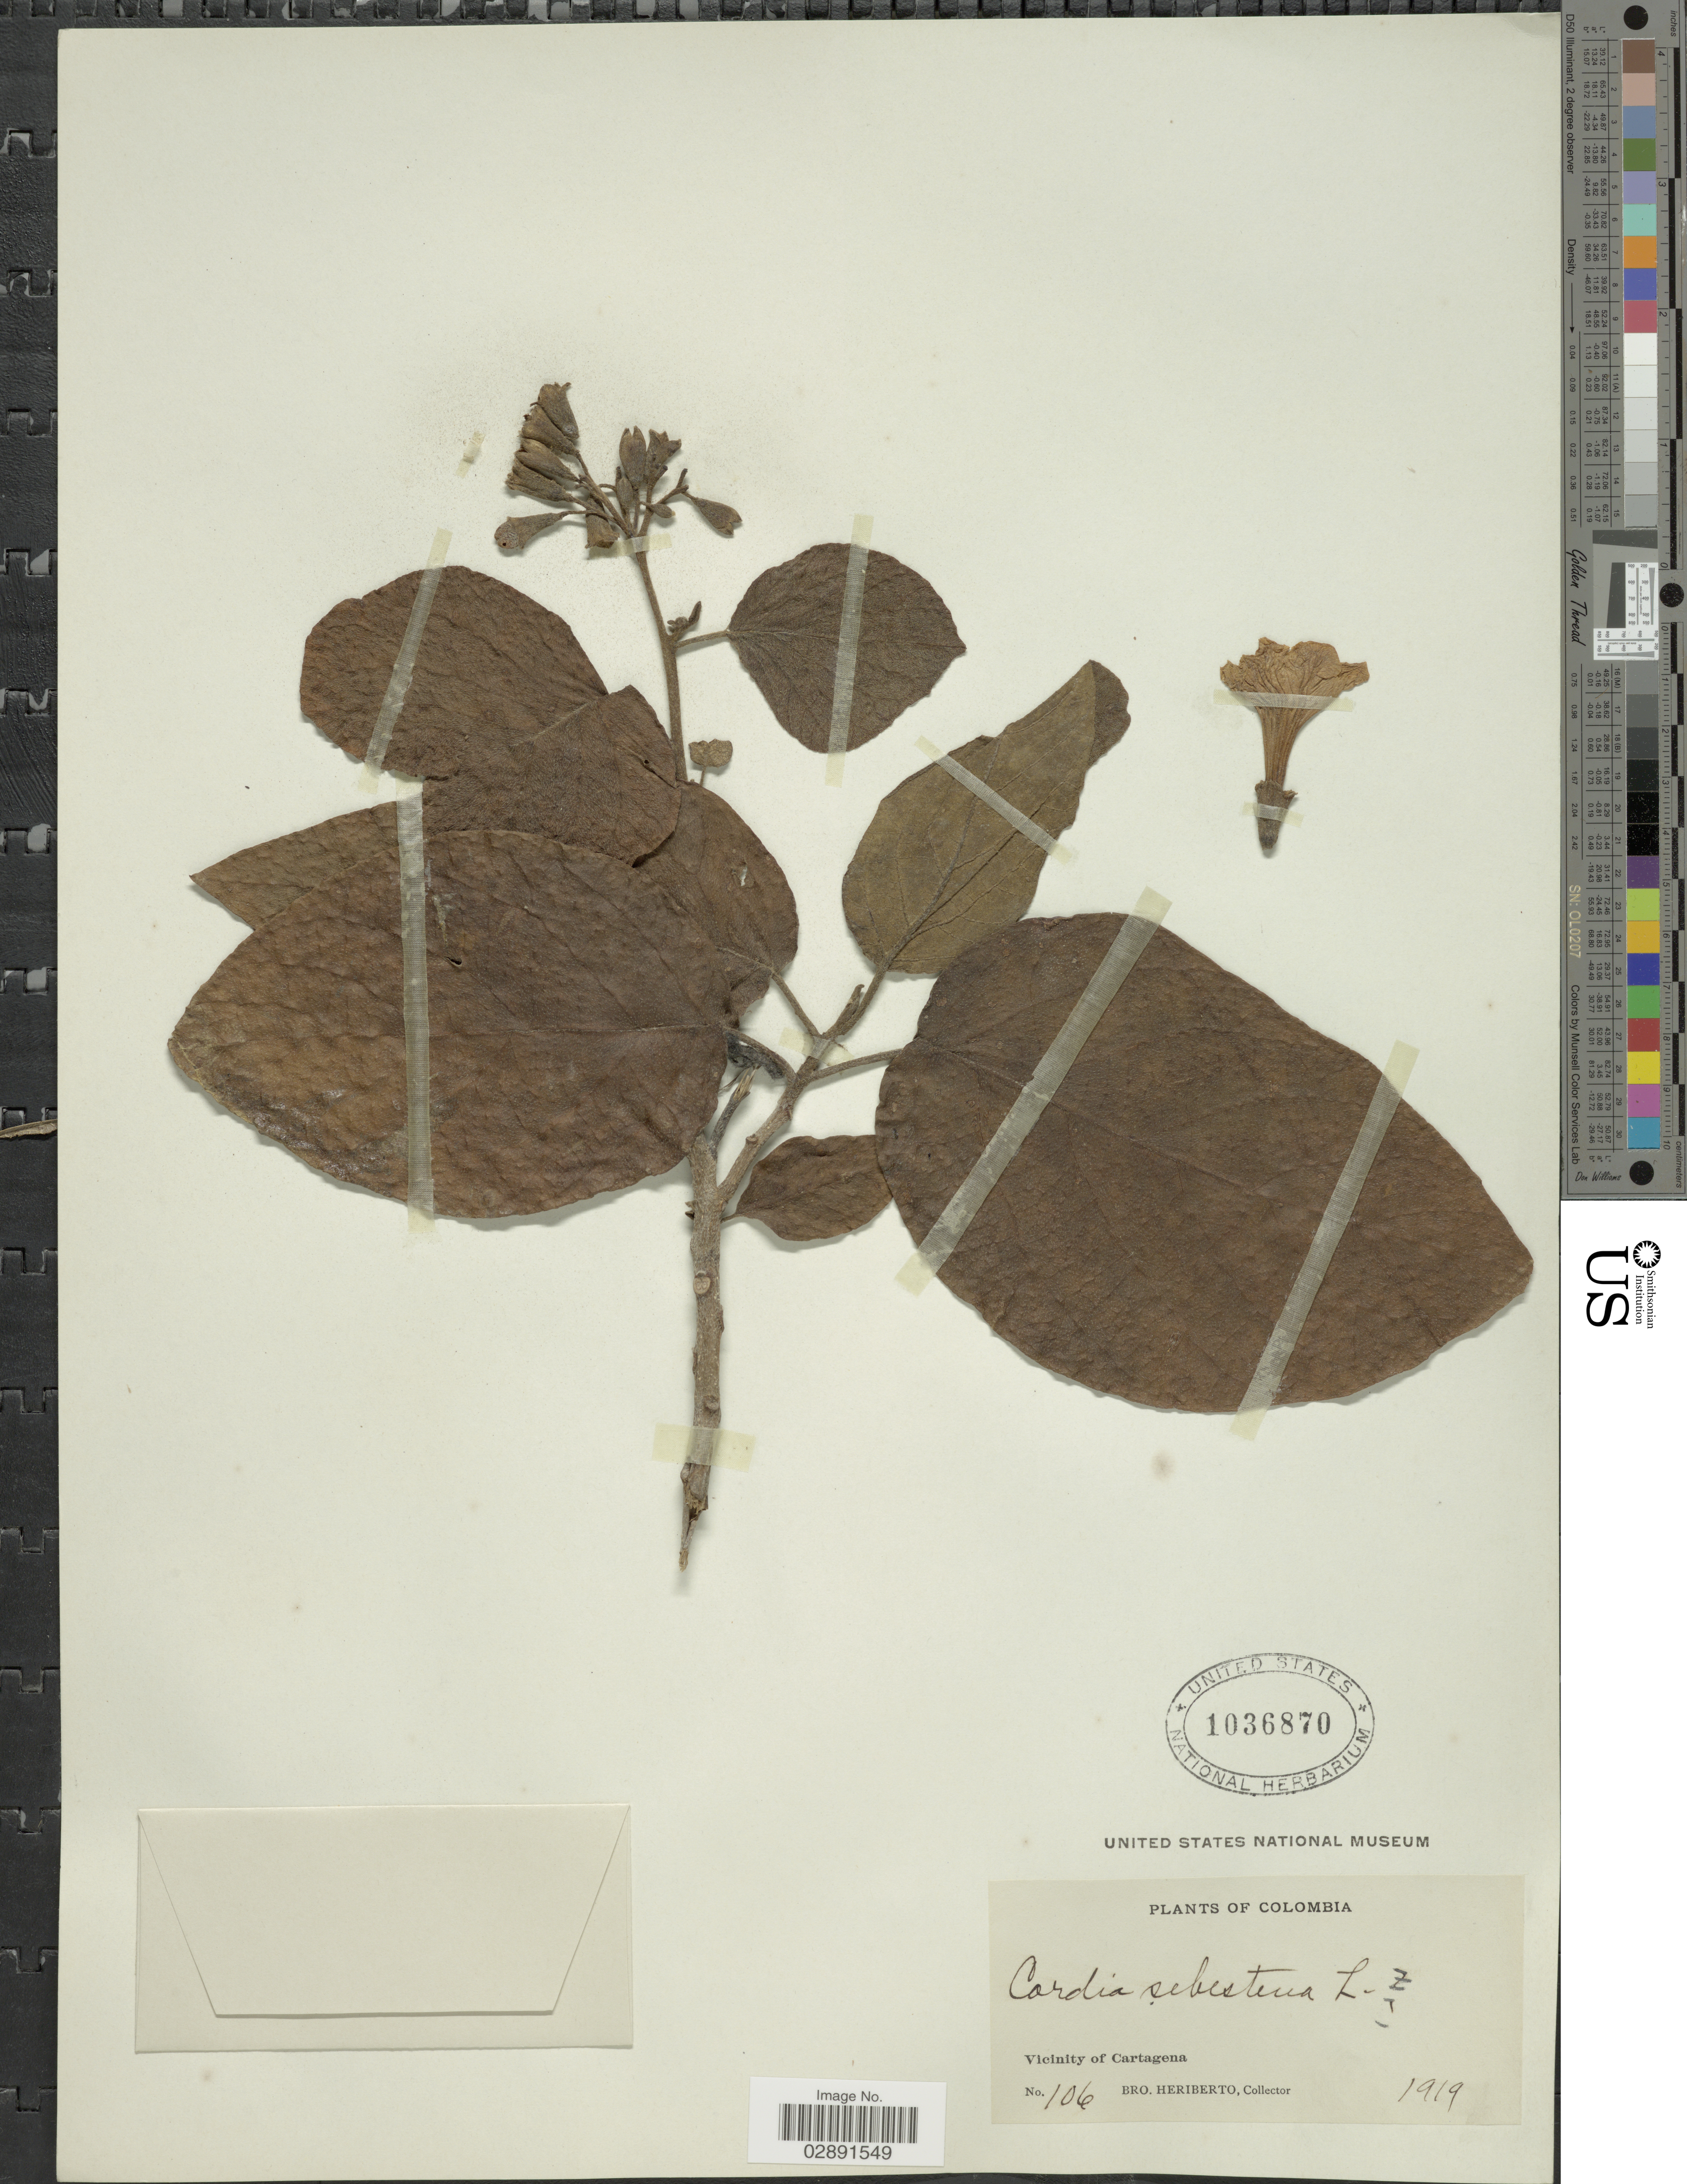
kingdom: Plantae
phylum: Tracheophyta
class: Magnoliopsida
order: Boraginales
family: Cordiaceae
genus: Cordia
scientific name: Cordia sebestena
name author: L.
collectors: B. Heriberto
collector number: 106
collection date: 1919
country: Colombia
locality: Vicinity of Cartagena.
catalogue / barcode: US 1036870